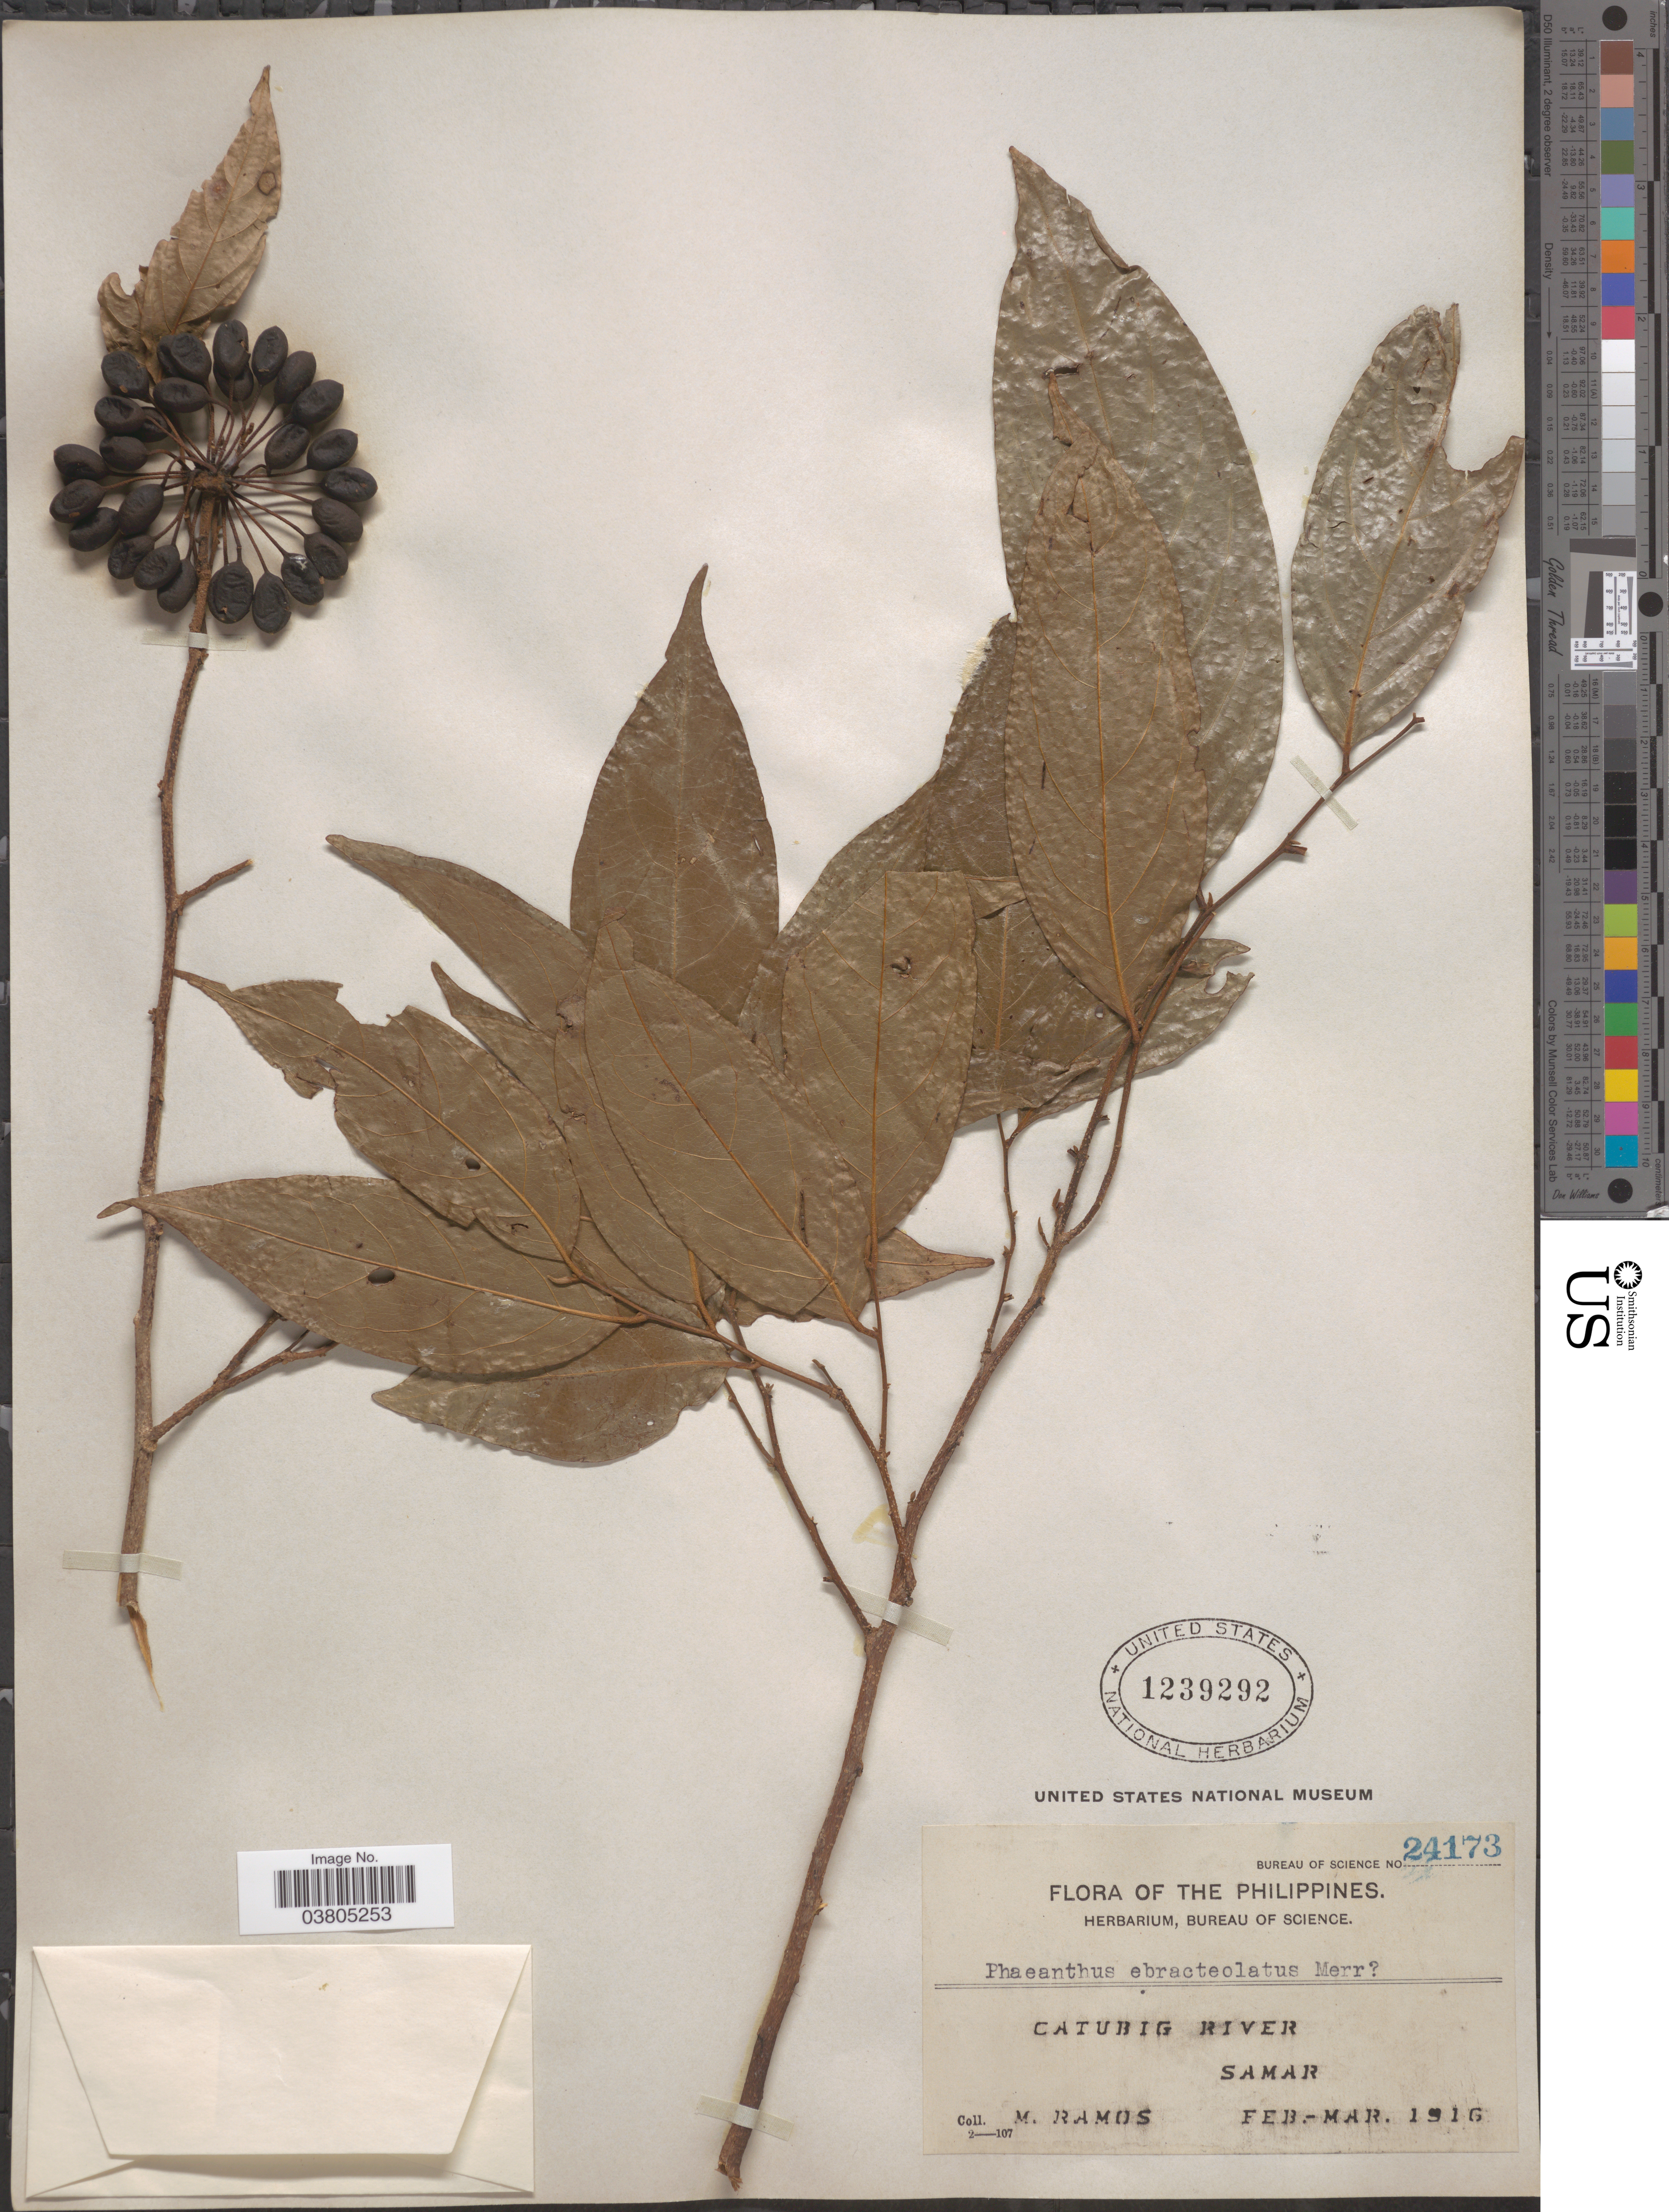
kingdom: Plantae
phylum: Tracheophyta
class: Magnoliopsida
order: Magnoliales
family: Annonaceae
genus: Phaeanthus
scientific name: Phaeanthus ebracteolatus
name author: (C. Presl) Merr.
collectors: M. Ramos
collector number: Bureau of Science 24173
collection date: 1916-02/1916-03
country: Philippines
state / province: Eastern Visayas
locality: Catubig River. Samar.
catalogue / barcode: US 1239292